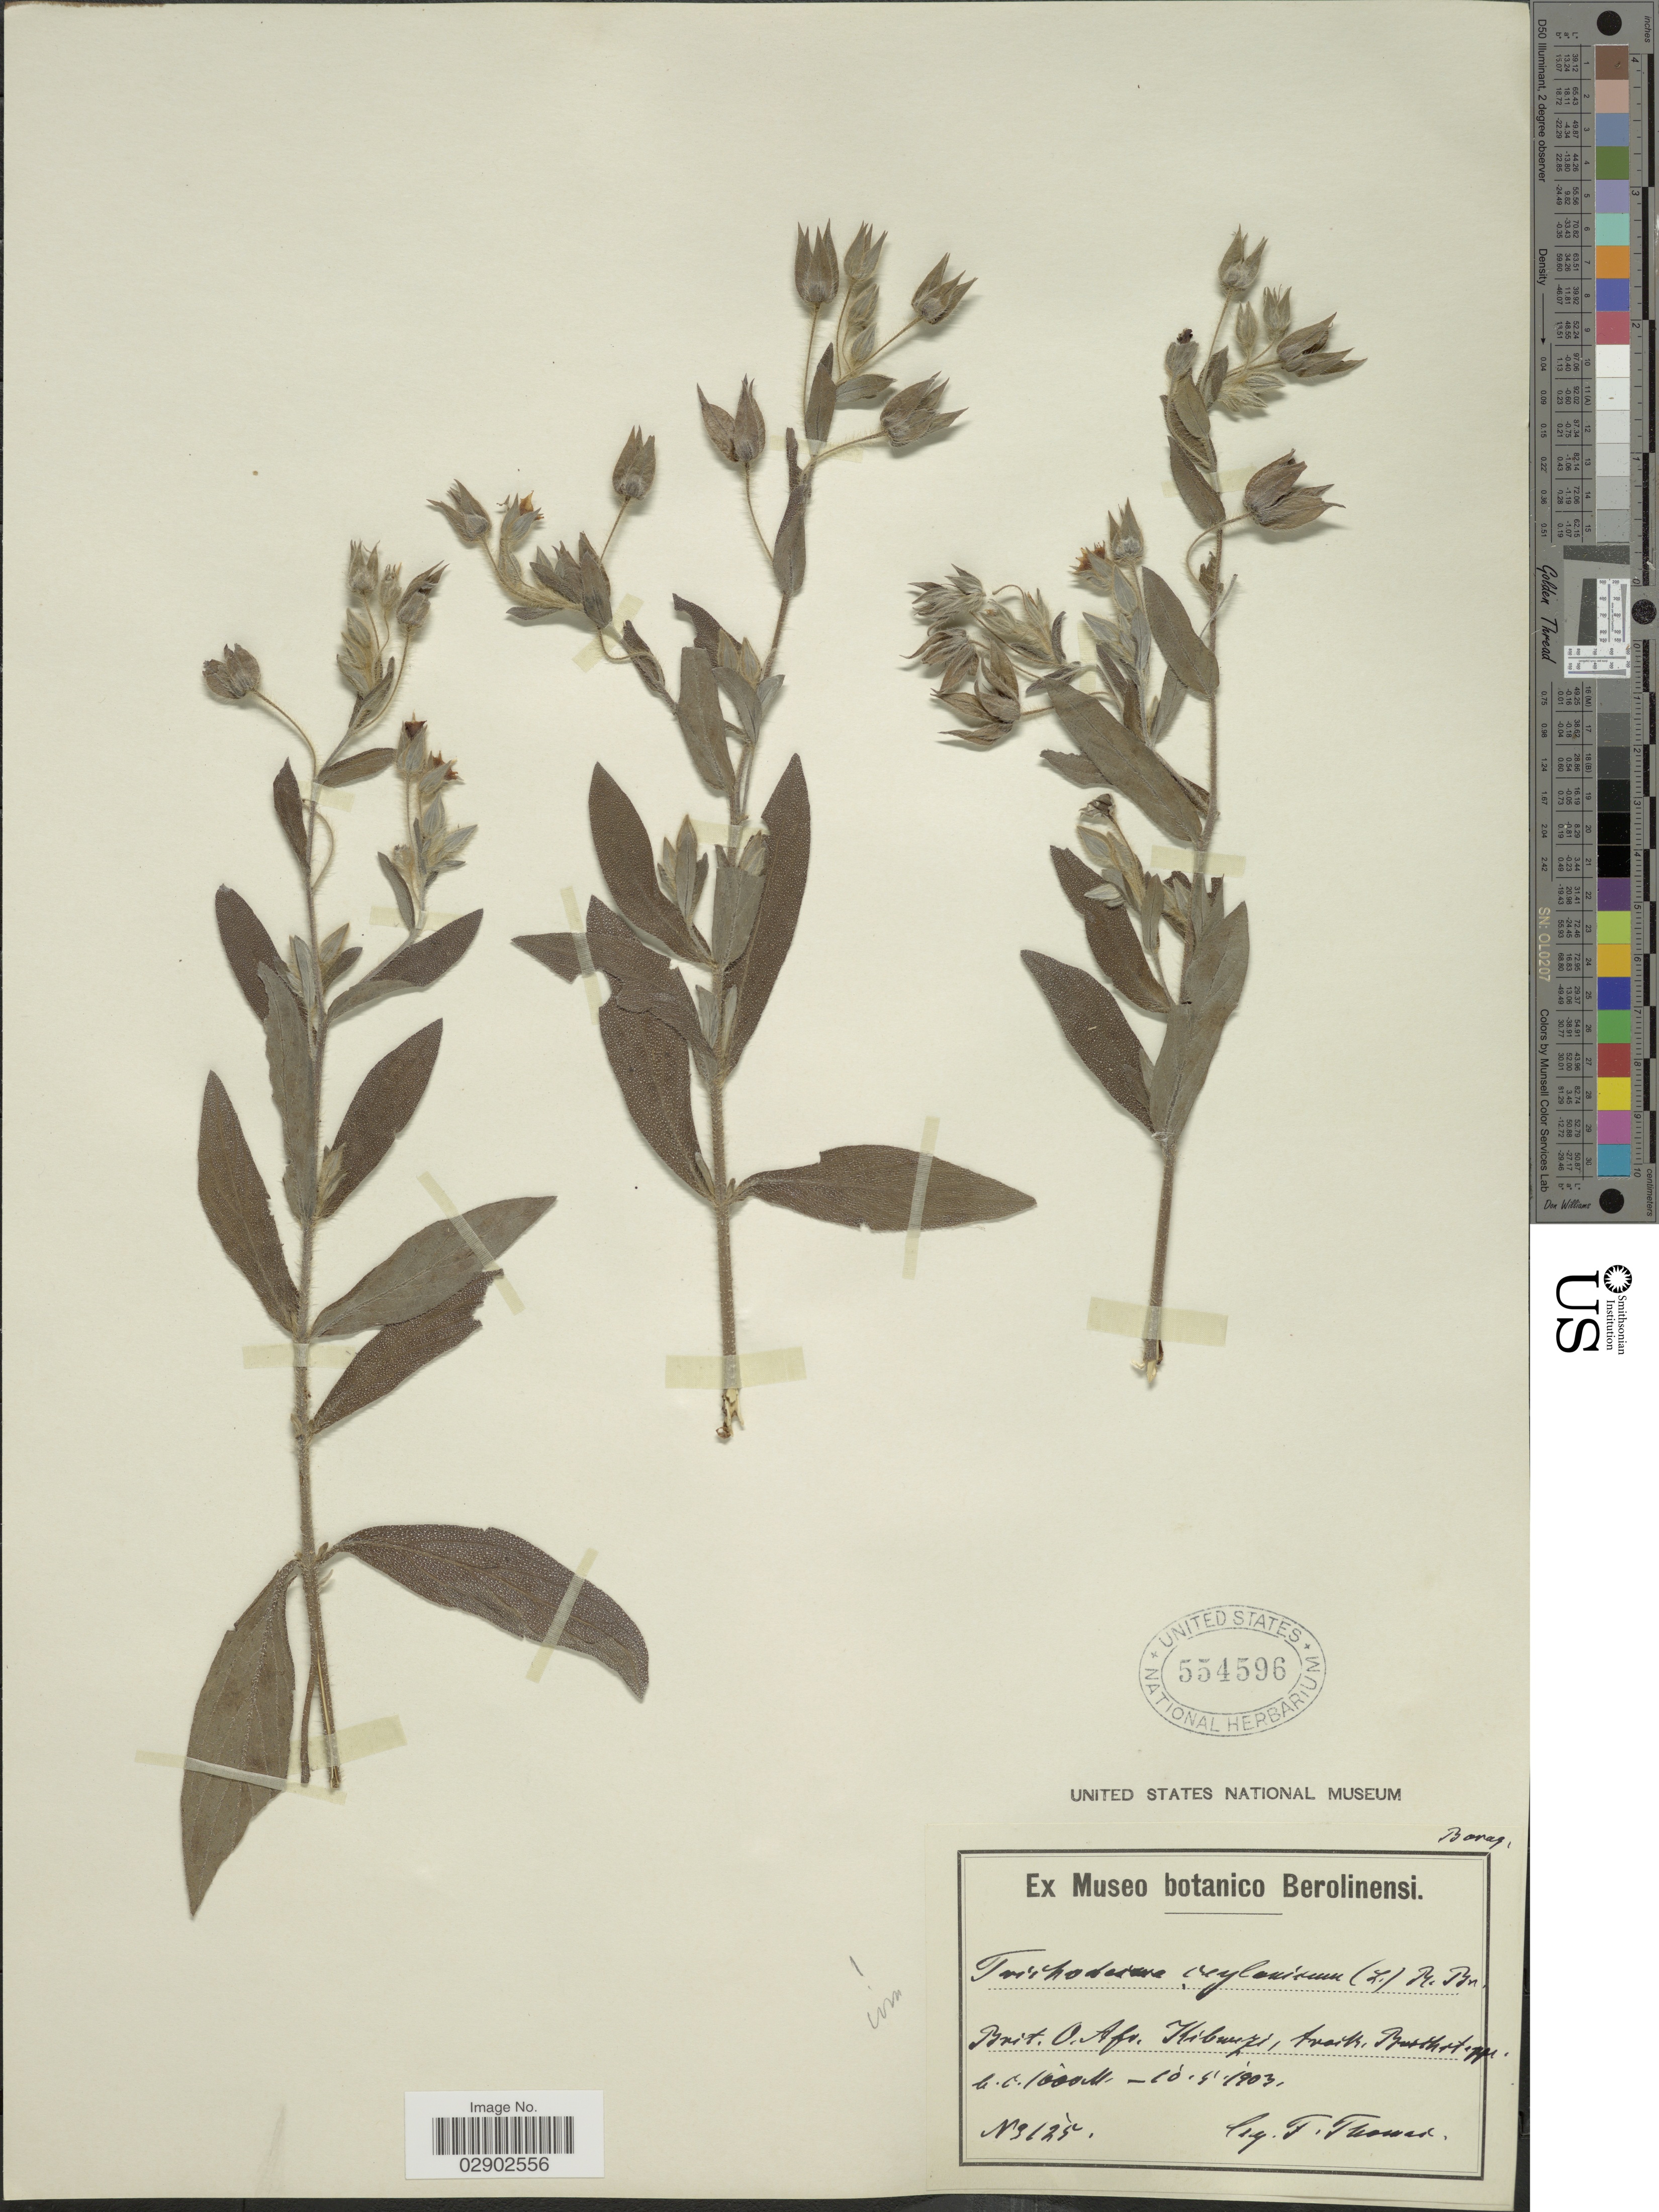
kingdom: Plantae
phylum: Tracheophyta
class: Magnoliopsida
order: Boraginales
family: Boraginaceae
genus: Trichodesma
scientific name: Trichodesma zeylanicum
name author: (Burm. f.) R. Br.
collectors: T. Thomas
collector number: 3125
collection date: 1903-05-10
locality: Brit O. Afr. Kibuzi [interpreted], Avaitz [interpreted], Buschsteppe.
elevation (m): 1000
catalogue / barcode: US 554596